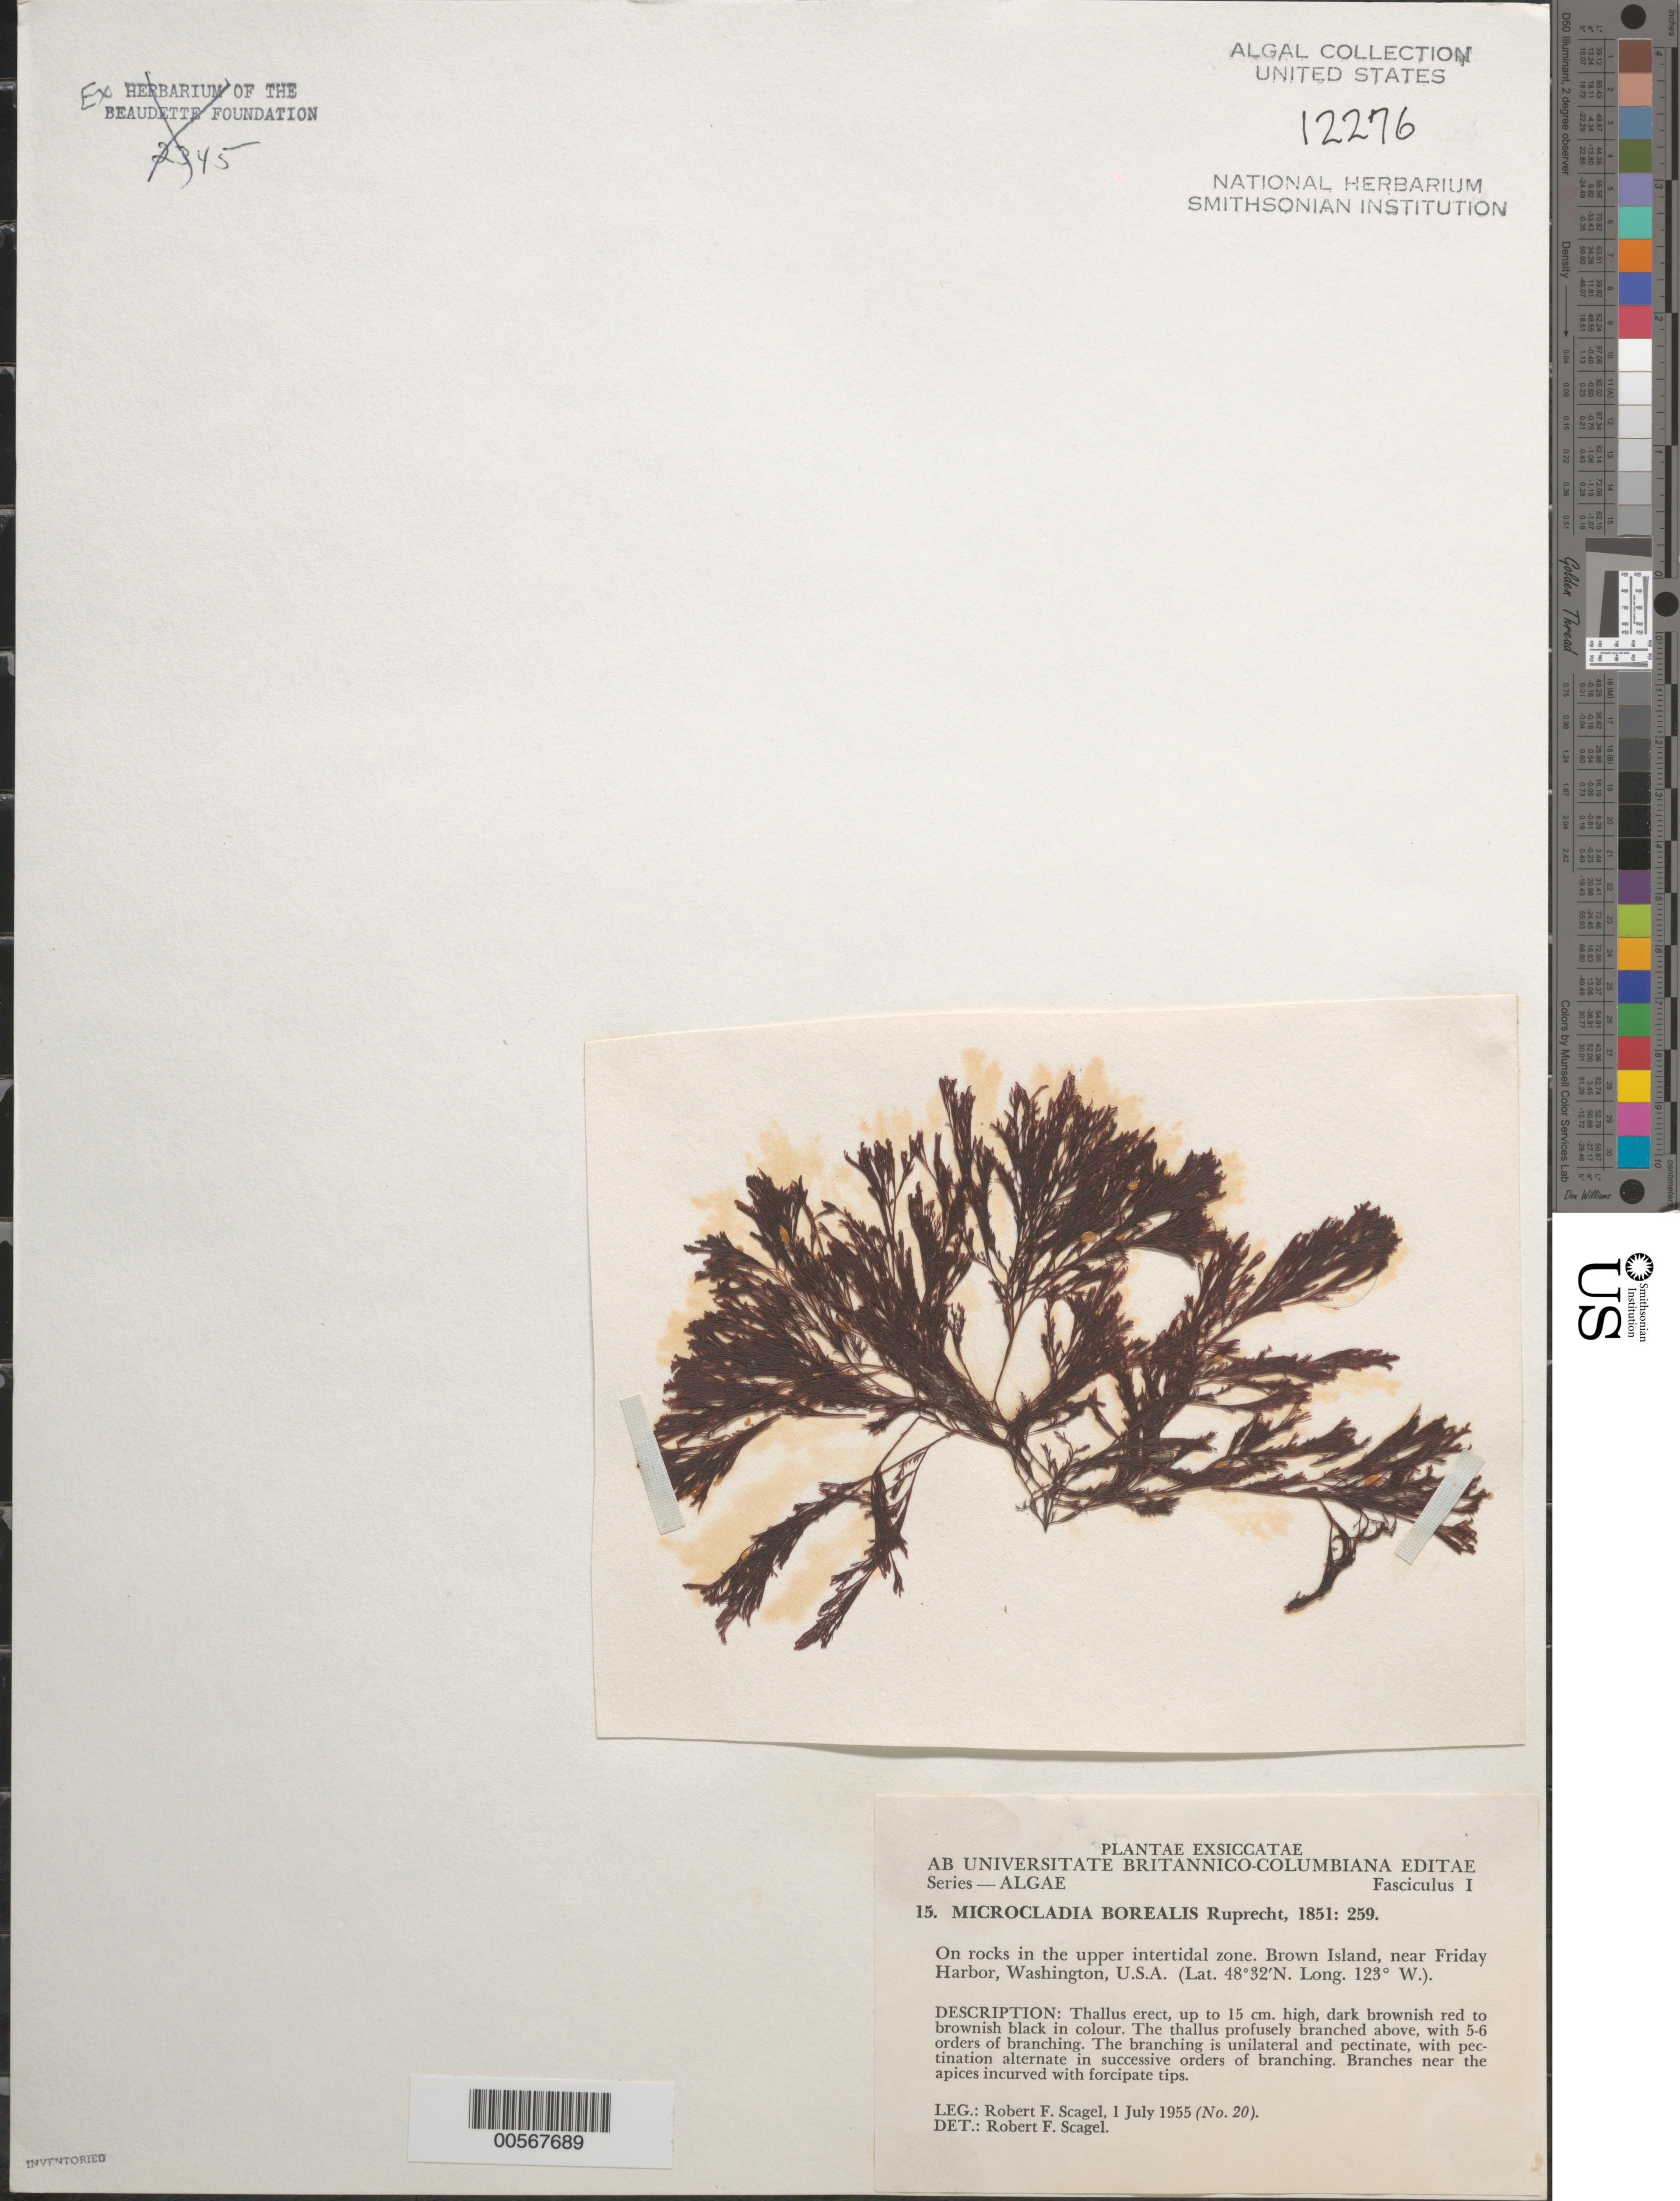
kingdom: Plantae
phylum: Rhodophyta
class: Florideophyceae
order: Ceramiales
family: Ceramiaceae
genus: Microcladia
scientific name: Microcladia borealis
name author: Rupr.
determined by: Scagel, R. F.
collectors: R. F. Scagel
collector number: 20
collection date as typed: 01 Jul 1955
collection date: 1955-07-01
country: United States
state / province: Washington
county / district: San Juan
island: San Juan Island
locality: Brown Island, near Friday Harbor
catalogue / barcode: US 12276